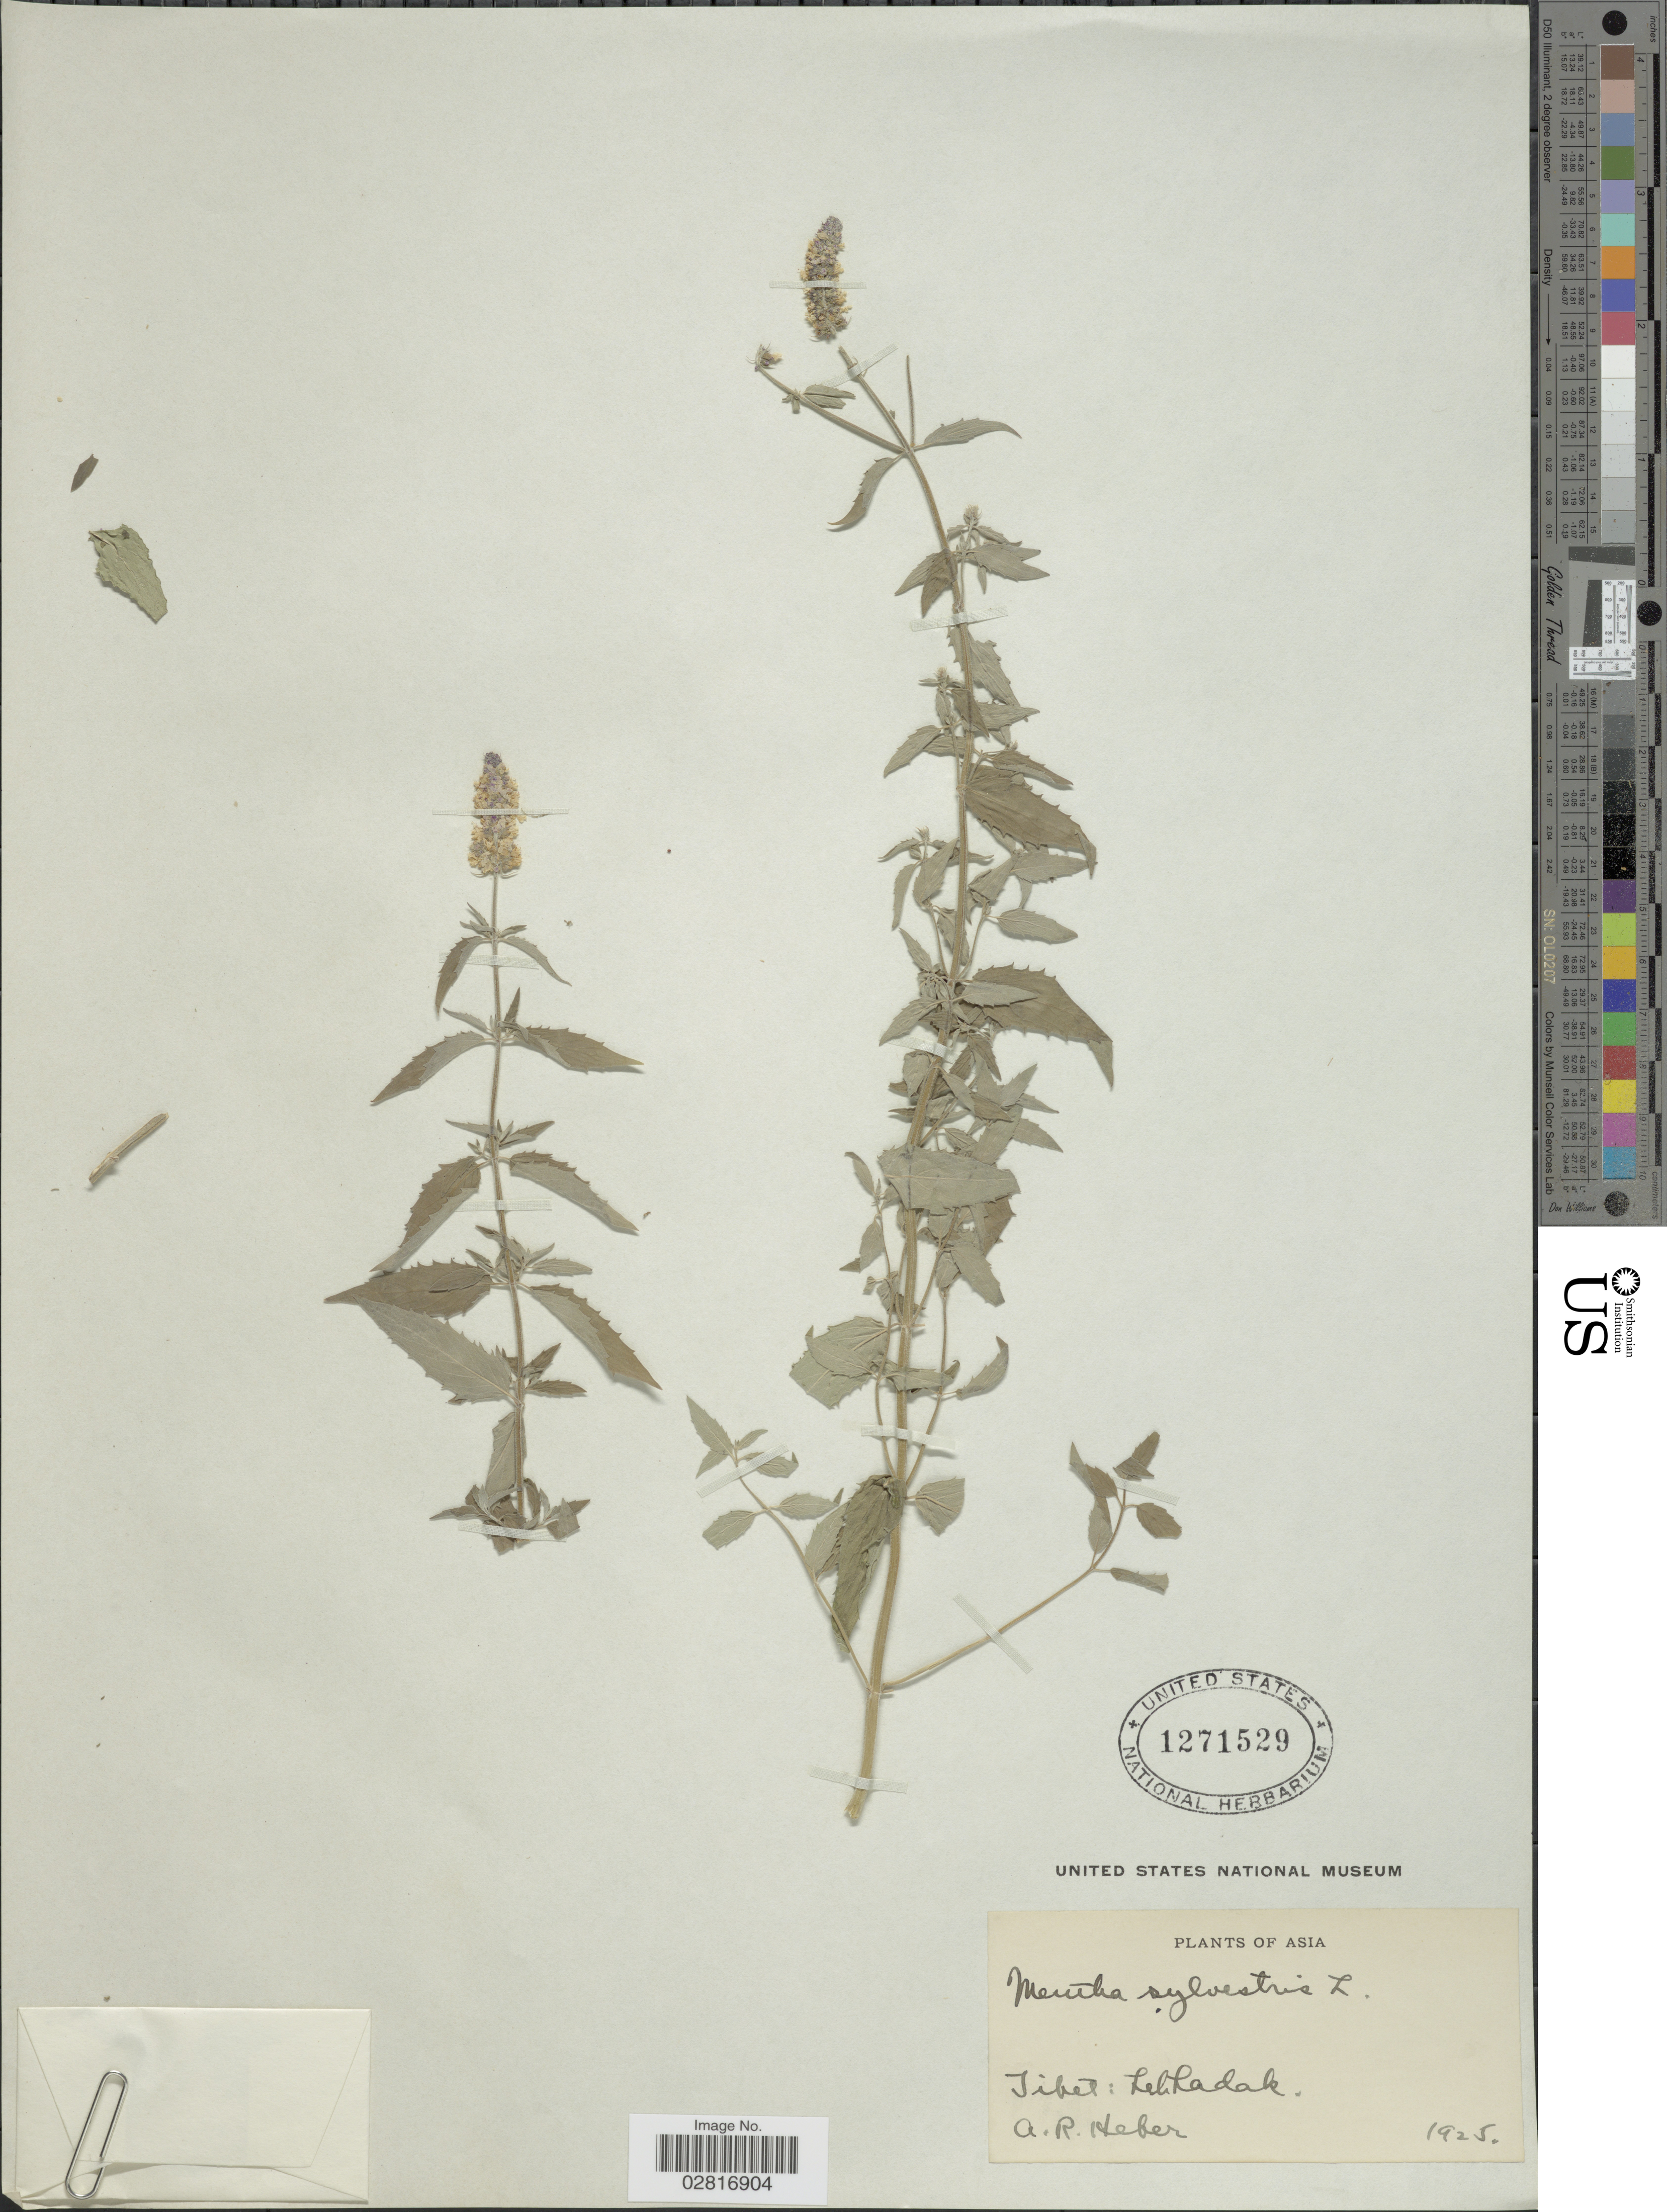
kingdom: Plantae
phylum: Tracheophyta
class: Magnoliopsida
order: Lamiales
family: Lamiaceae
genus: Mentha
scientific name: Mentha sylvestris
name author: L.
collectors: A. Heber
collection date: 1925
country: China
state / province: Xizang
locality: Tibet: Lekhadak.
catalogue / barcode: US 1271529